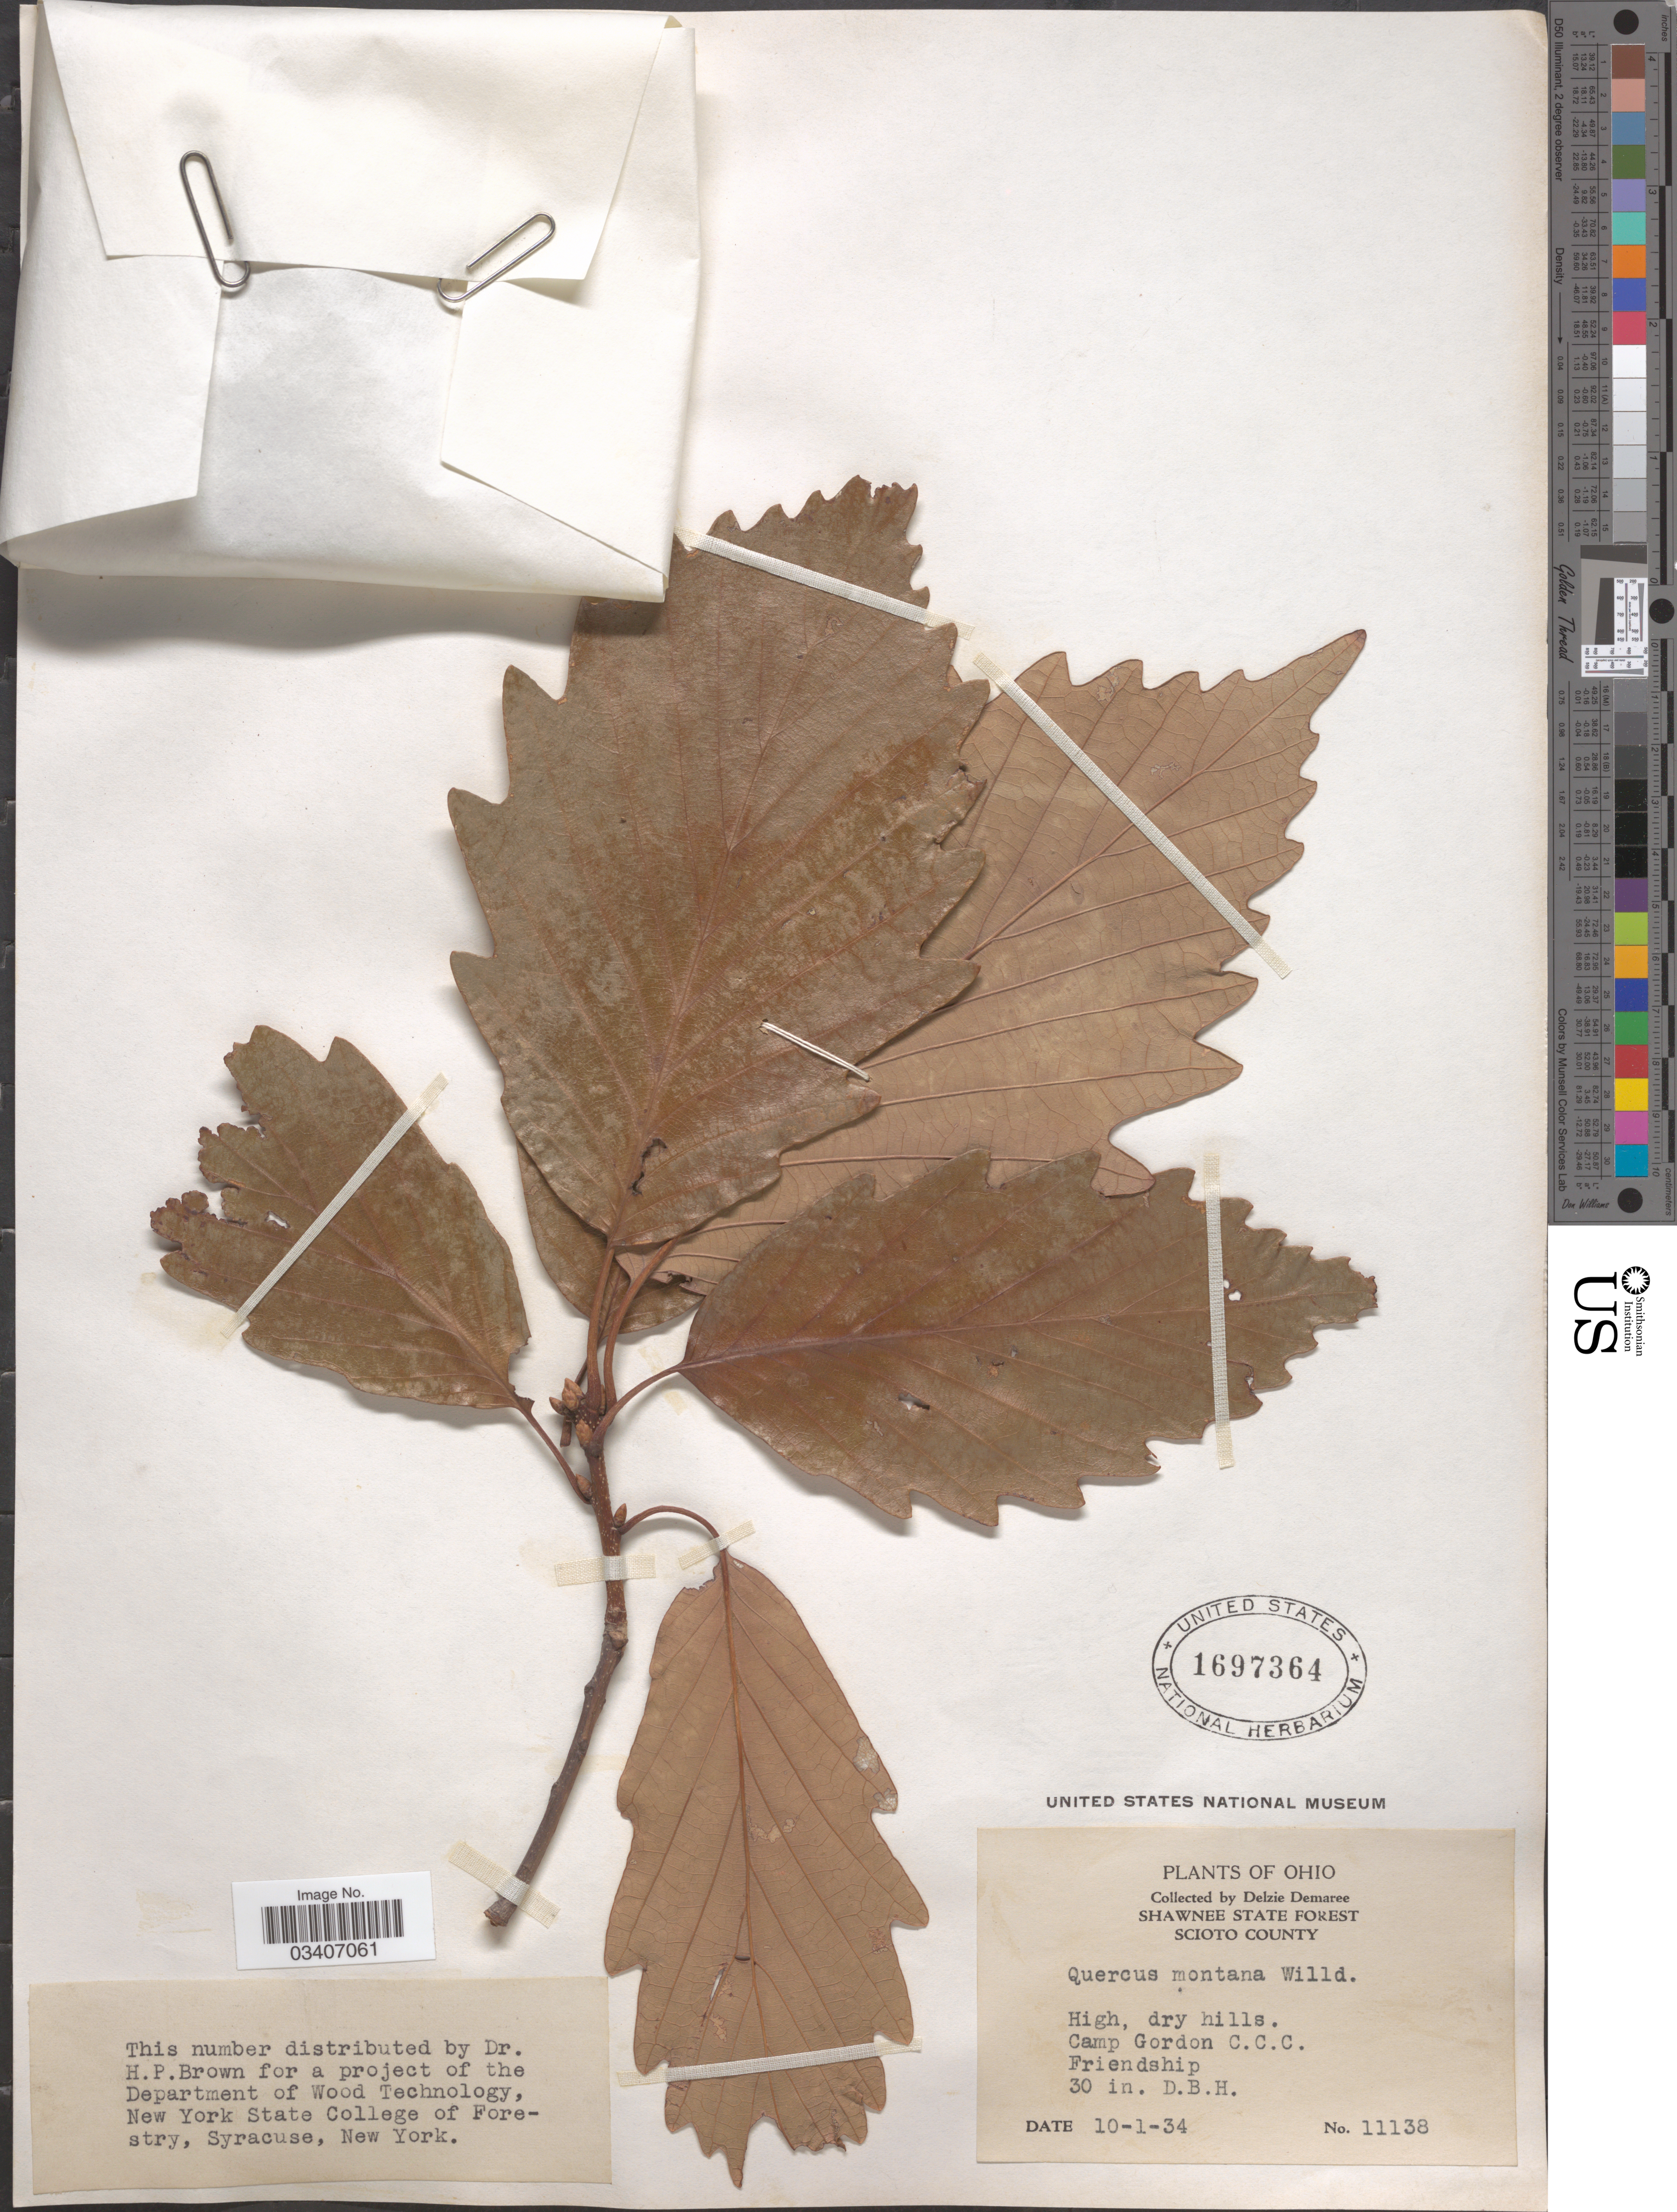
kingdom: Plantae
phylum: Tracheophyta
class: Magnoliopsida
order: Fagales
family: Fagaceae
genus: Quercus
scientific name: Quercus montana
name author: Willd.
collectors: D. Demaree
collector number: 11138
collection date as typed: Transcribed d/m/y: 1/10/34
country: United States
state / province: Ohio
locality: Shawnee State Forest. Scioto County. Camp Gordon C.C.C. Firendship.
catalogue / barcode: US 1697364